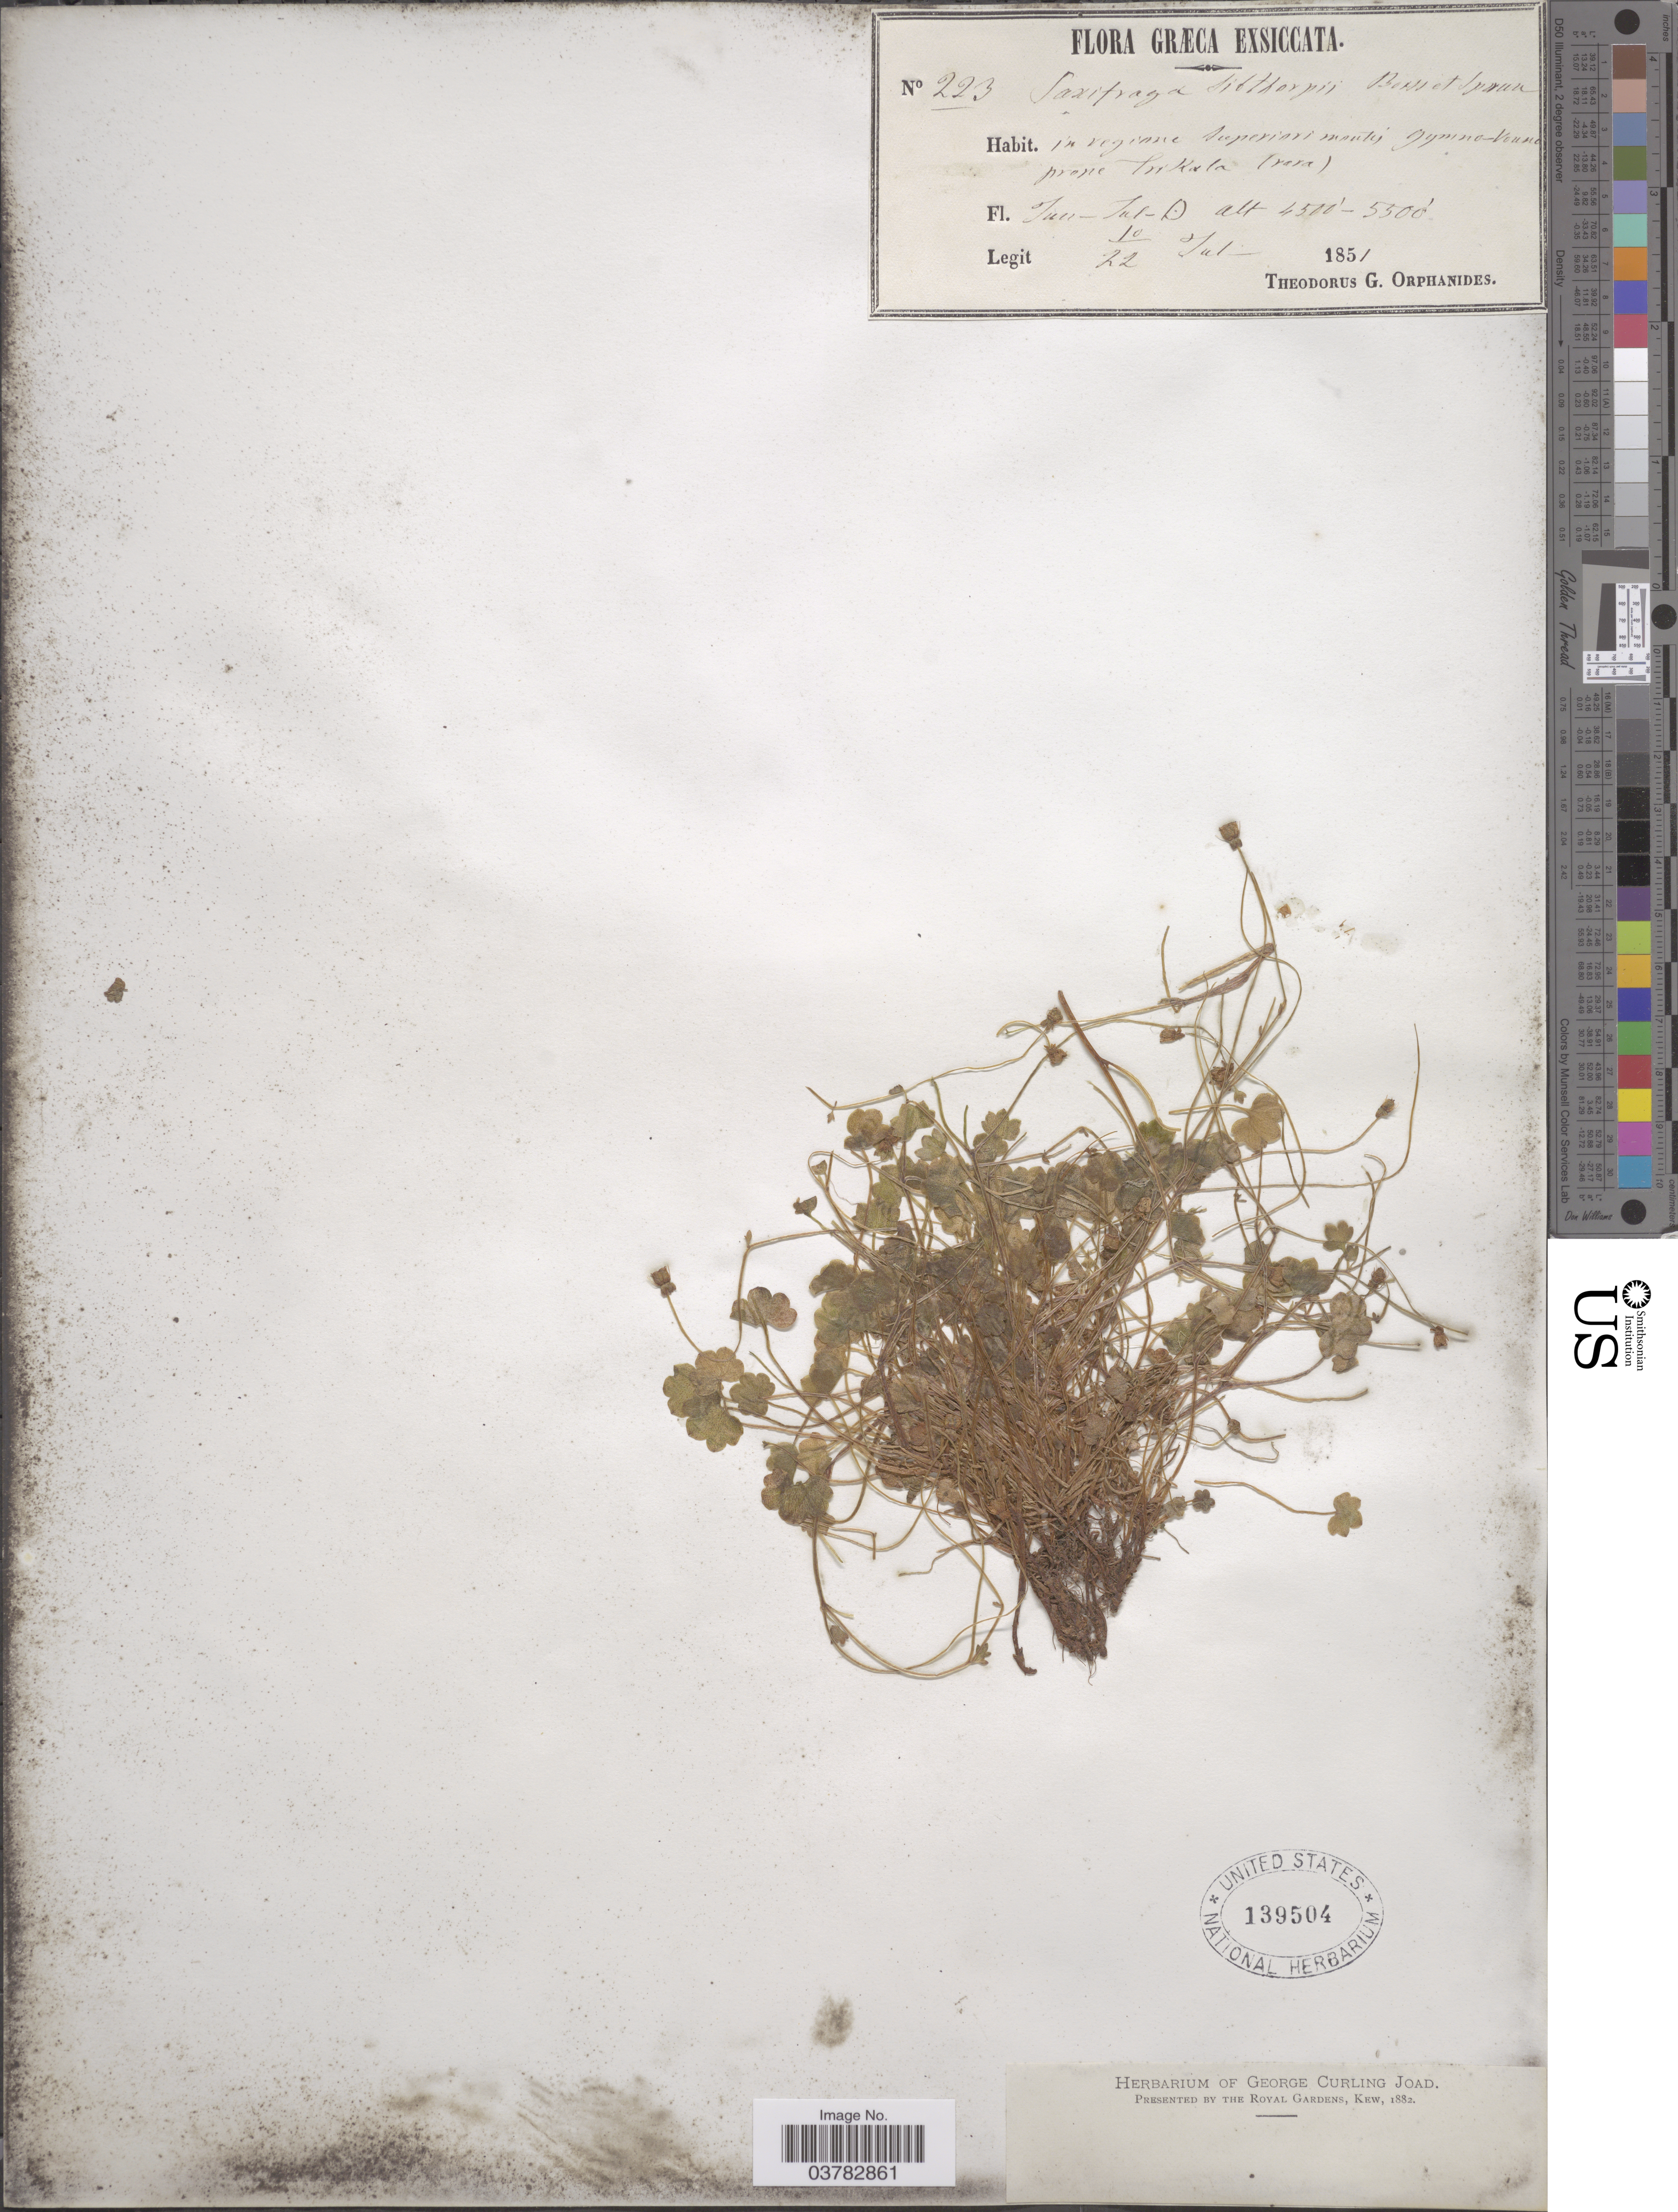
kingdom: Plantae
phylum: Tracheophyta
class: Magnoliopsida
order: Saxifragales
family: Saxifragaceae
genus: Saxifraga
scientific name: Saxifraga sibthorpii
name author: Boiss.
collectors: T. G. Orphanides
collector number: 223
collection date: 1851-07-10/1851-07-22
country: Greece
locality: Græca. In regione superiori montis Gymno-Vouno prope Trikala (raro).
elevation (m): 1372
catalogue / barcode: US 139504